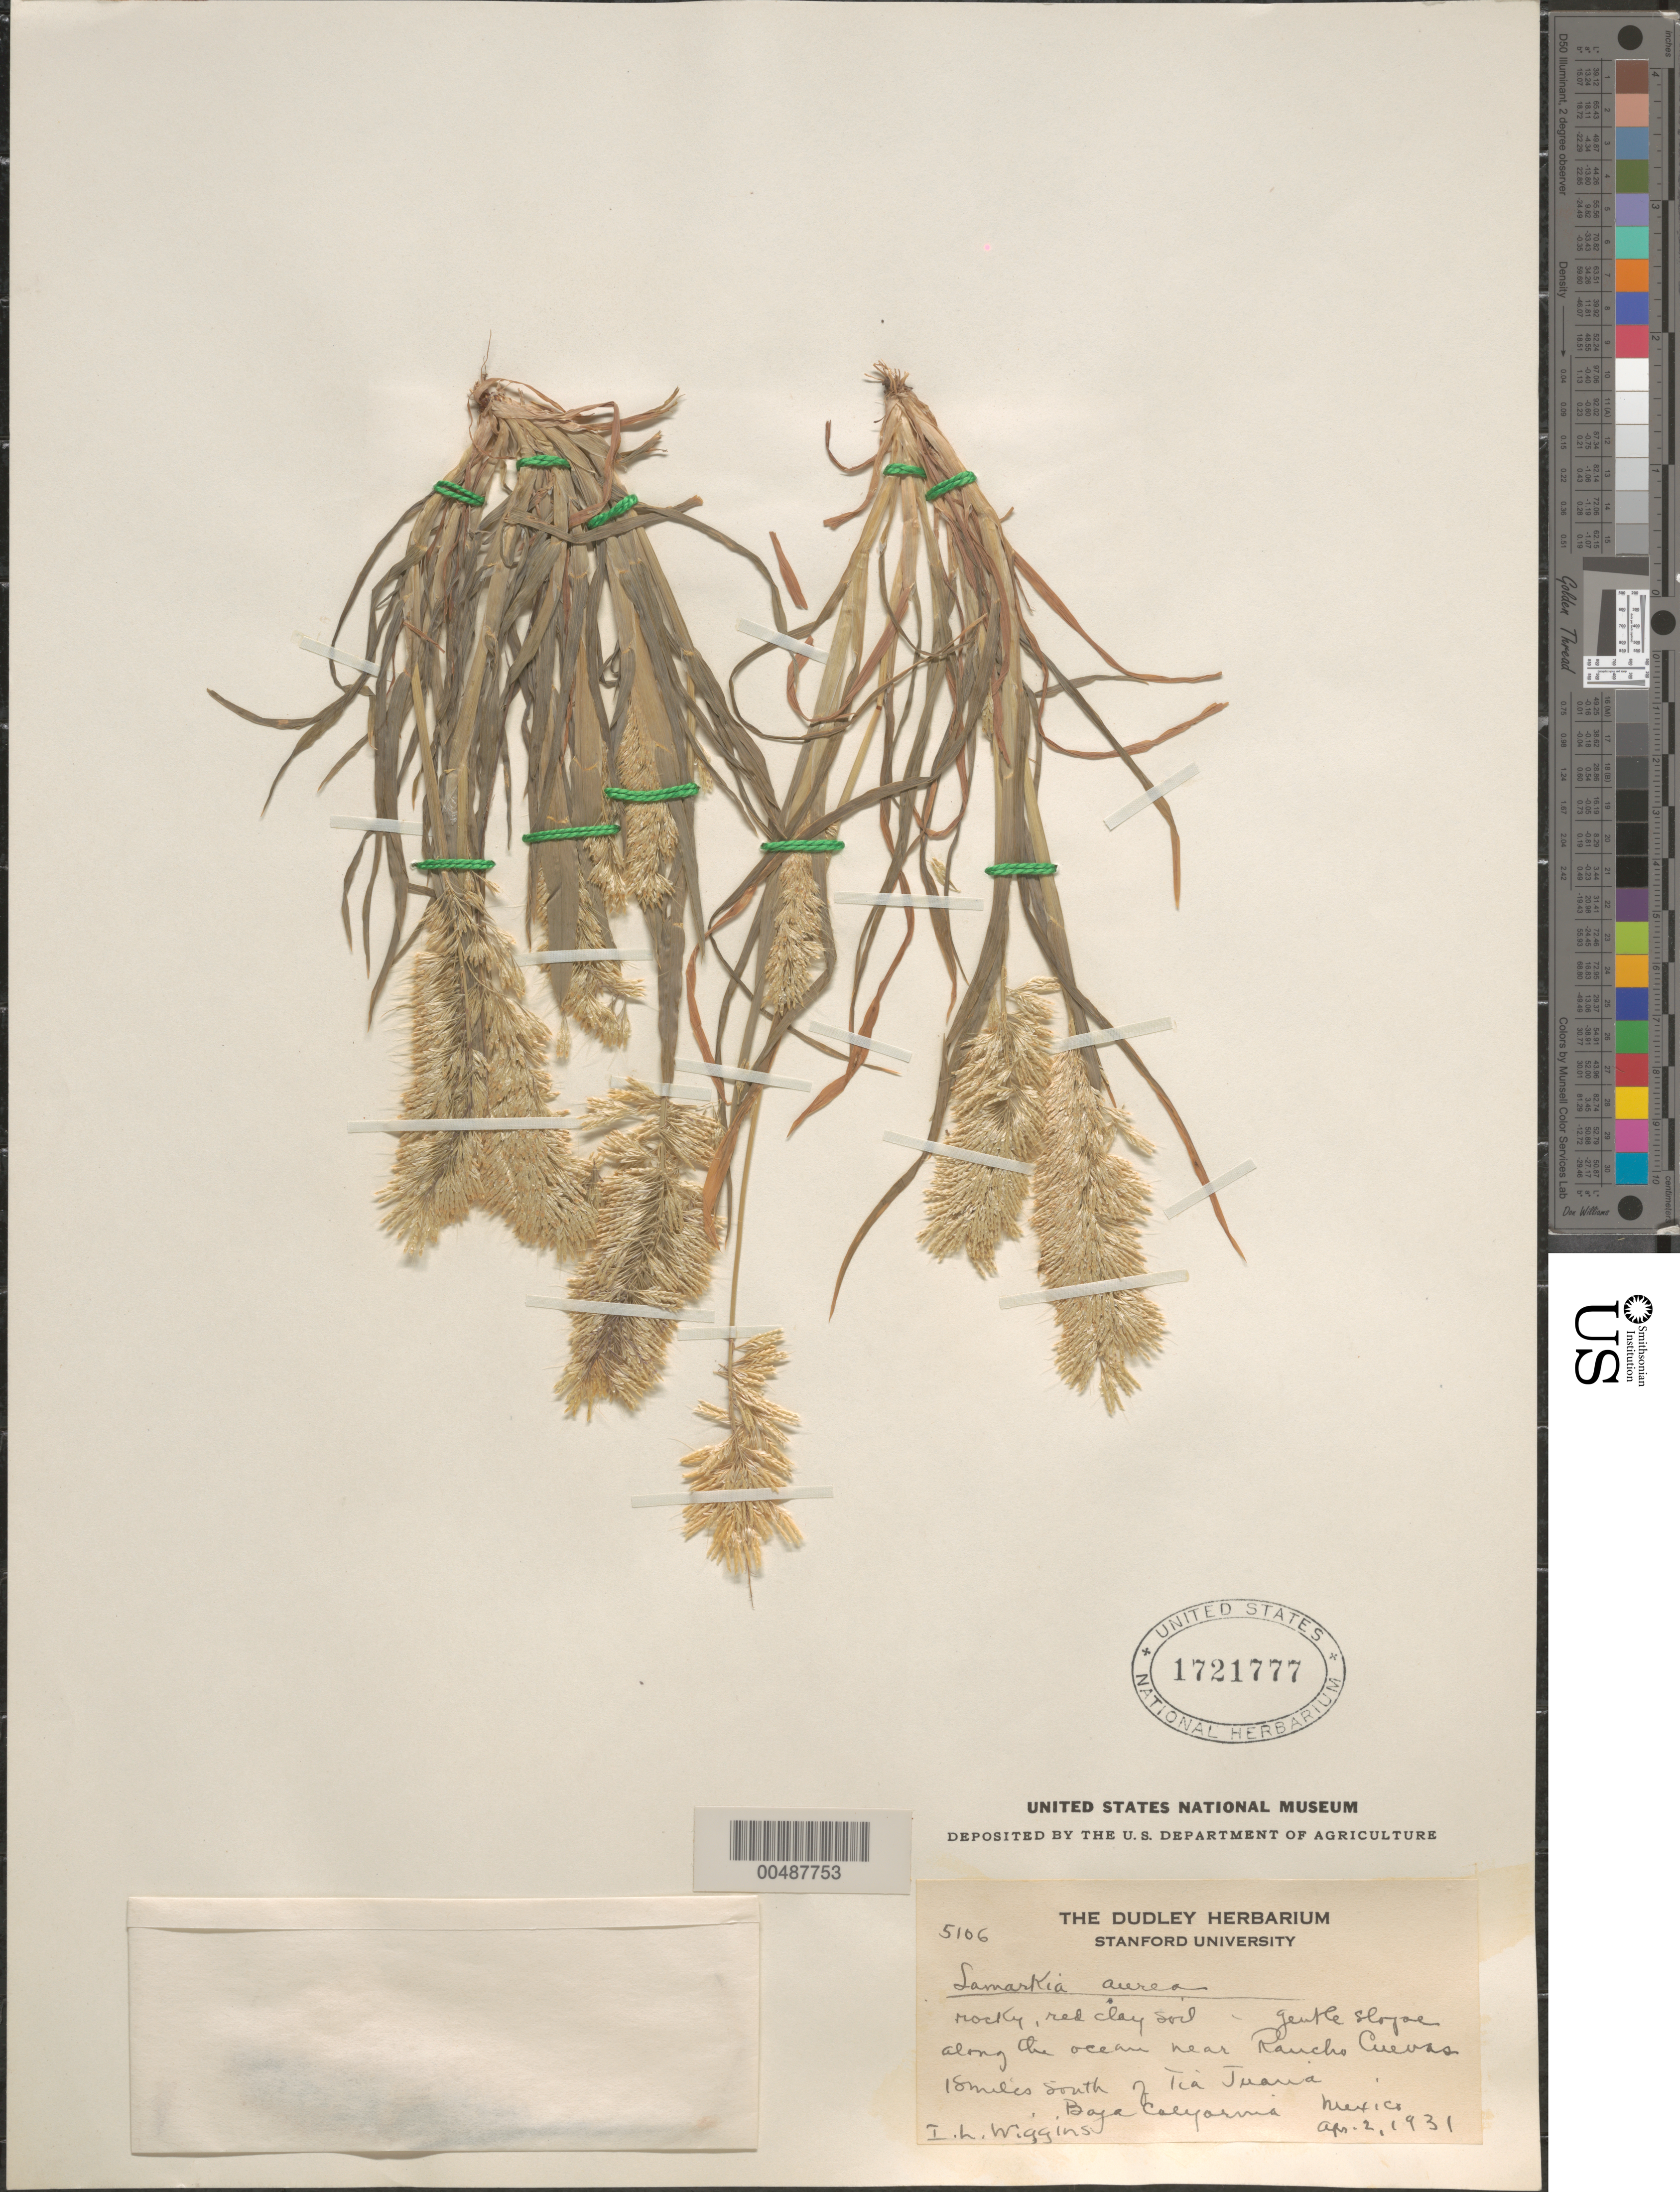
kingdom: Plantae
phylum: Tracheophyta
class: Liliopsida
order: Poales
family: Poaceae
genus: Lamarckia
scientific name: Lamarckia aurea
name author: (L.) Moench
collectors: I. L. Wiggins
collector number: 5106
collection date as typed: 2 Apr 1931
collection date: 1931-04-02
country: Mexico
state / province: Baja California Norte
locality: Near Rancho Cuevas, 18 mi S of Tiajuana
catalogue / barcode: US 1721777